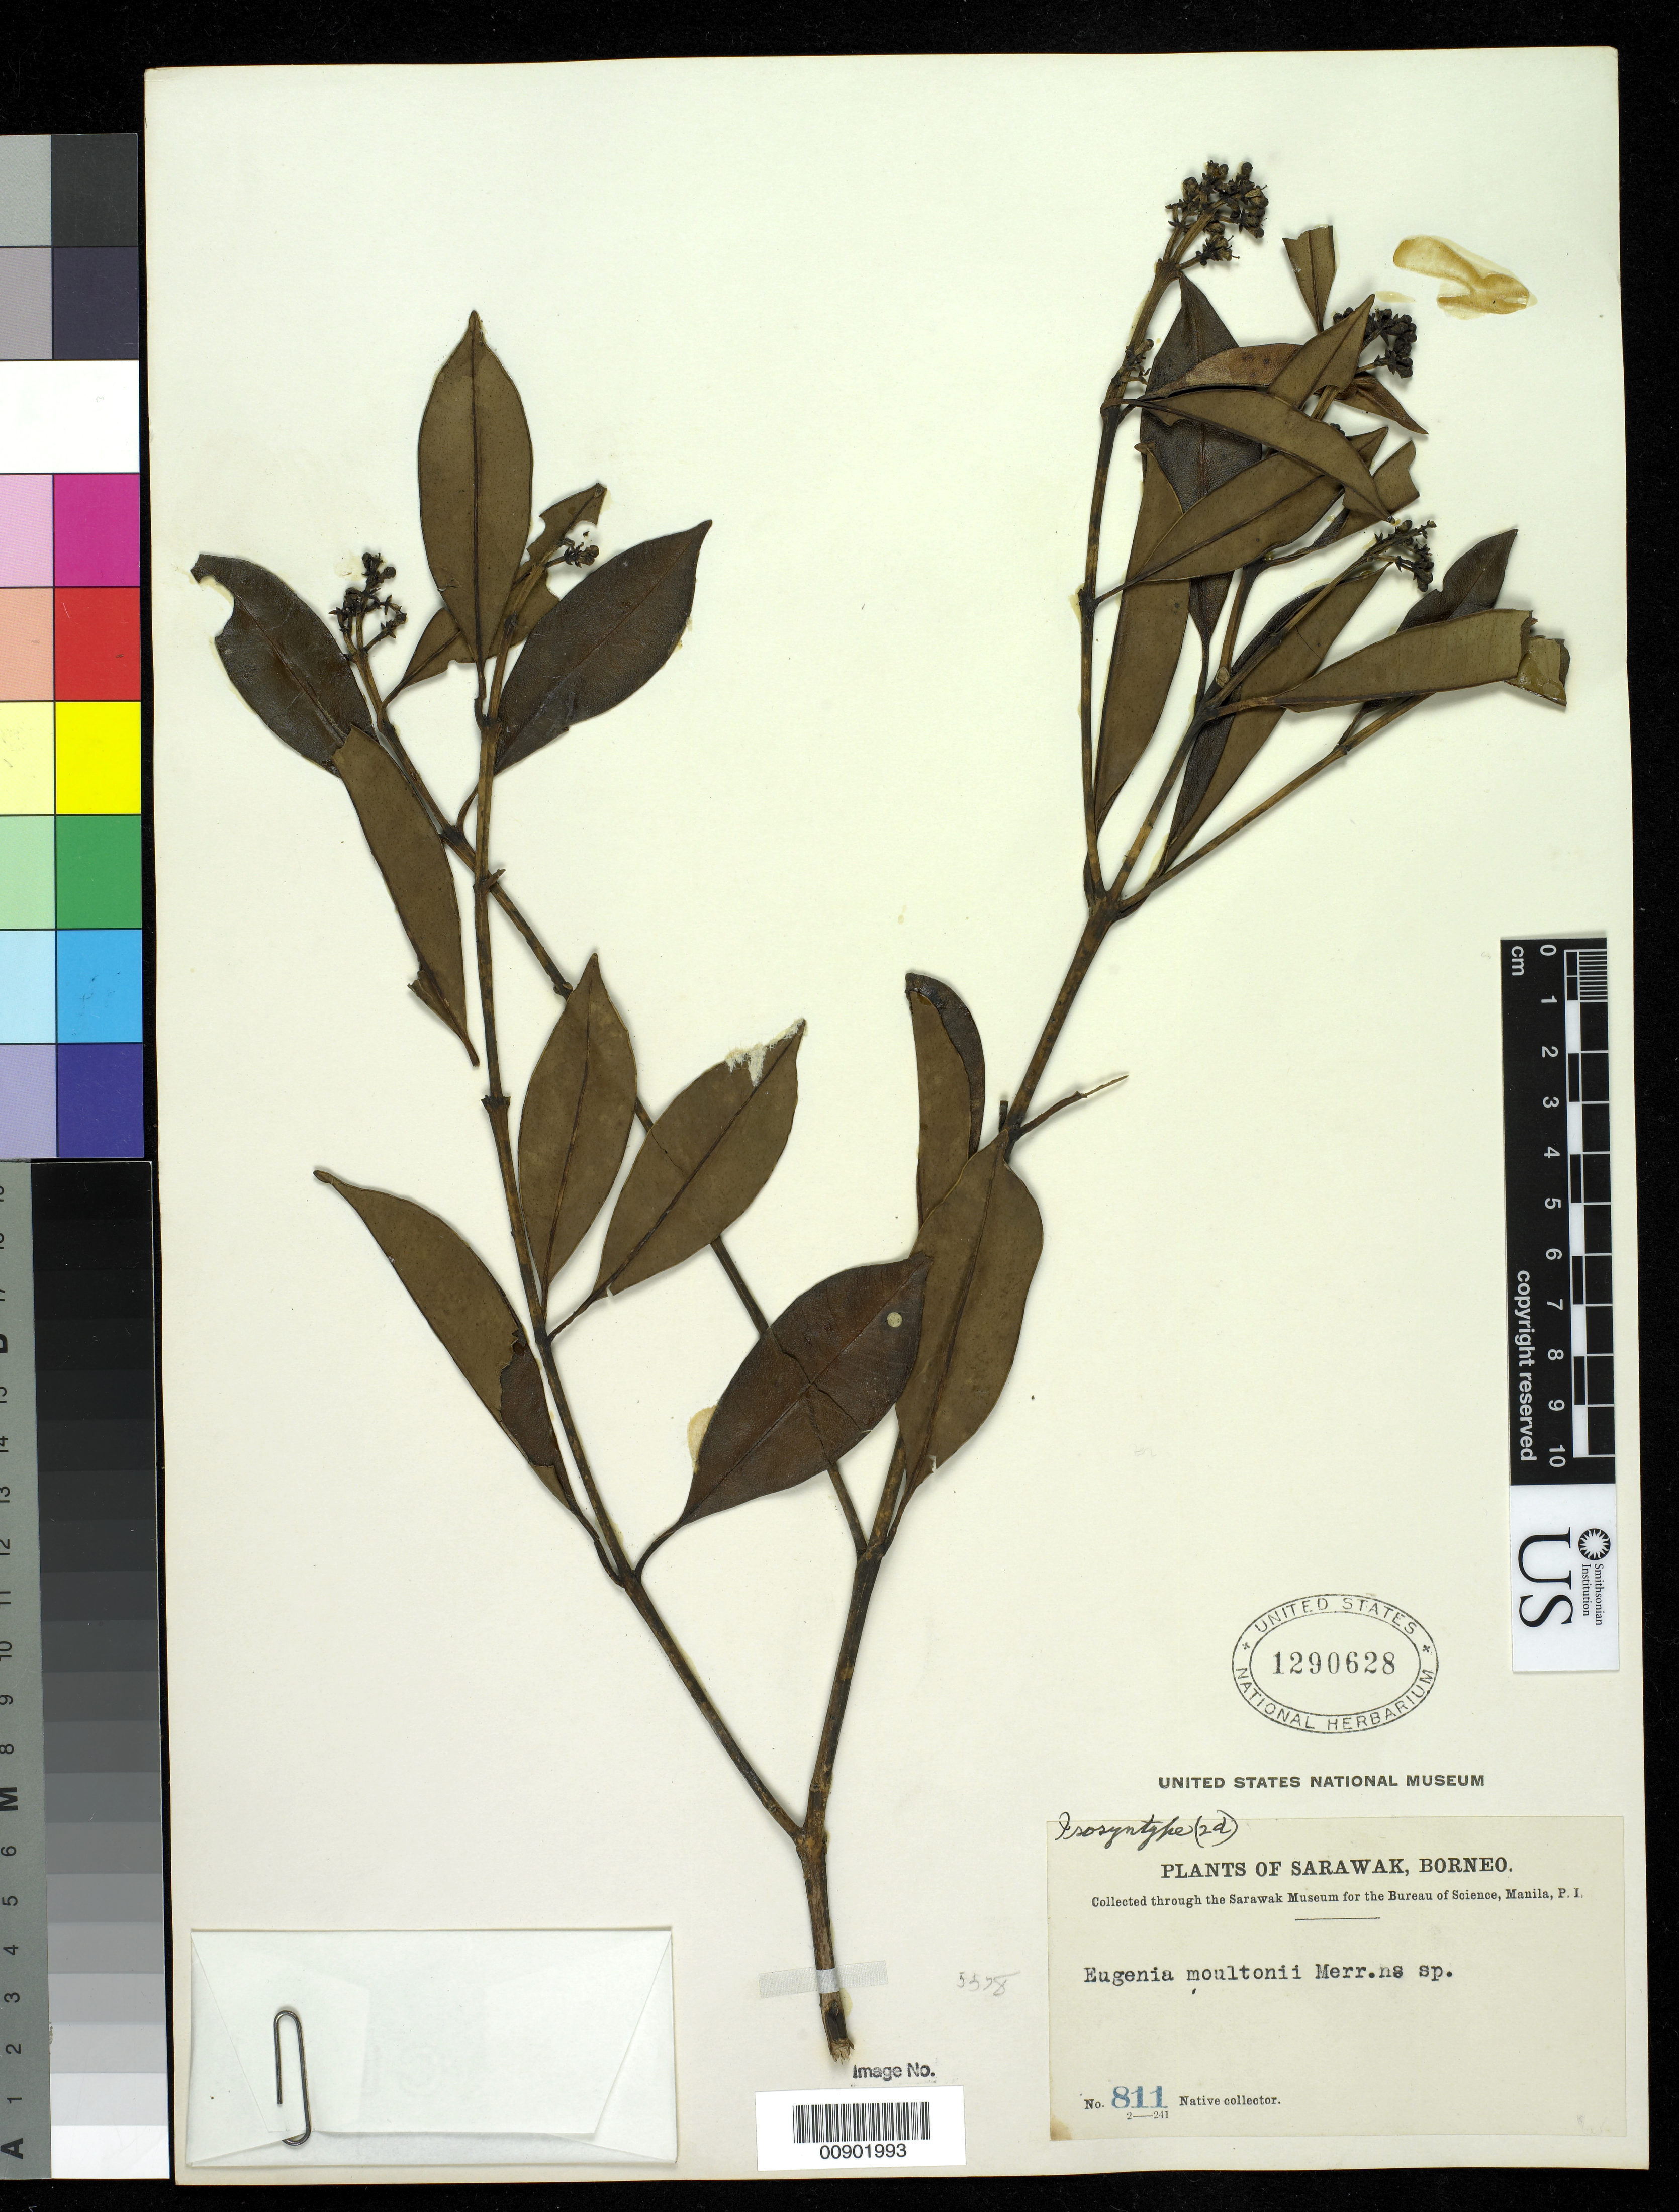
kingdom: Plantae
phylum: Tracheophyta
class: Magnoliopsida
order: Myrtales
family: Myrtaceae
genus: Eugenia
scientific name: Eugenia moultonii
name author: Merr.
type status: Syntype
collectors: Native collector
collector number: Bur. Sci. 811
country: Malaysia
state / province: Sarawak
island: Borneo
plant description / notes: Currently accepted name as cited by Merrill & Perry, Mem. Amer. Acad. Arts Sci. 18: 151 (1939).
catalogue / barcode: US 1290628